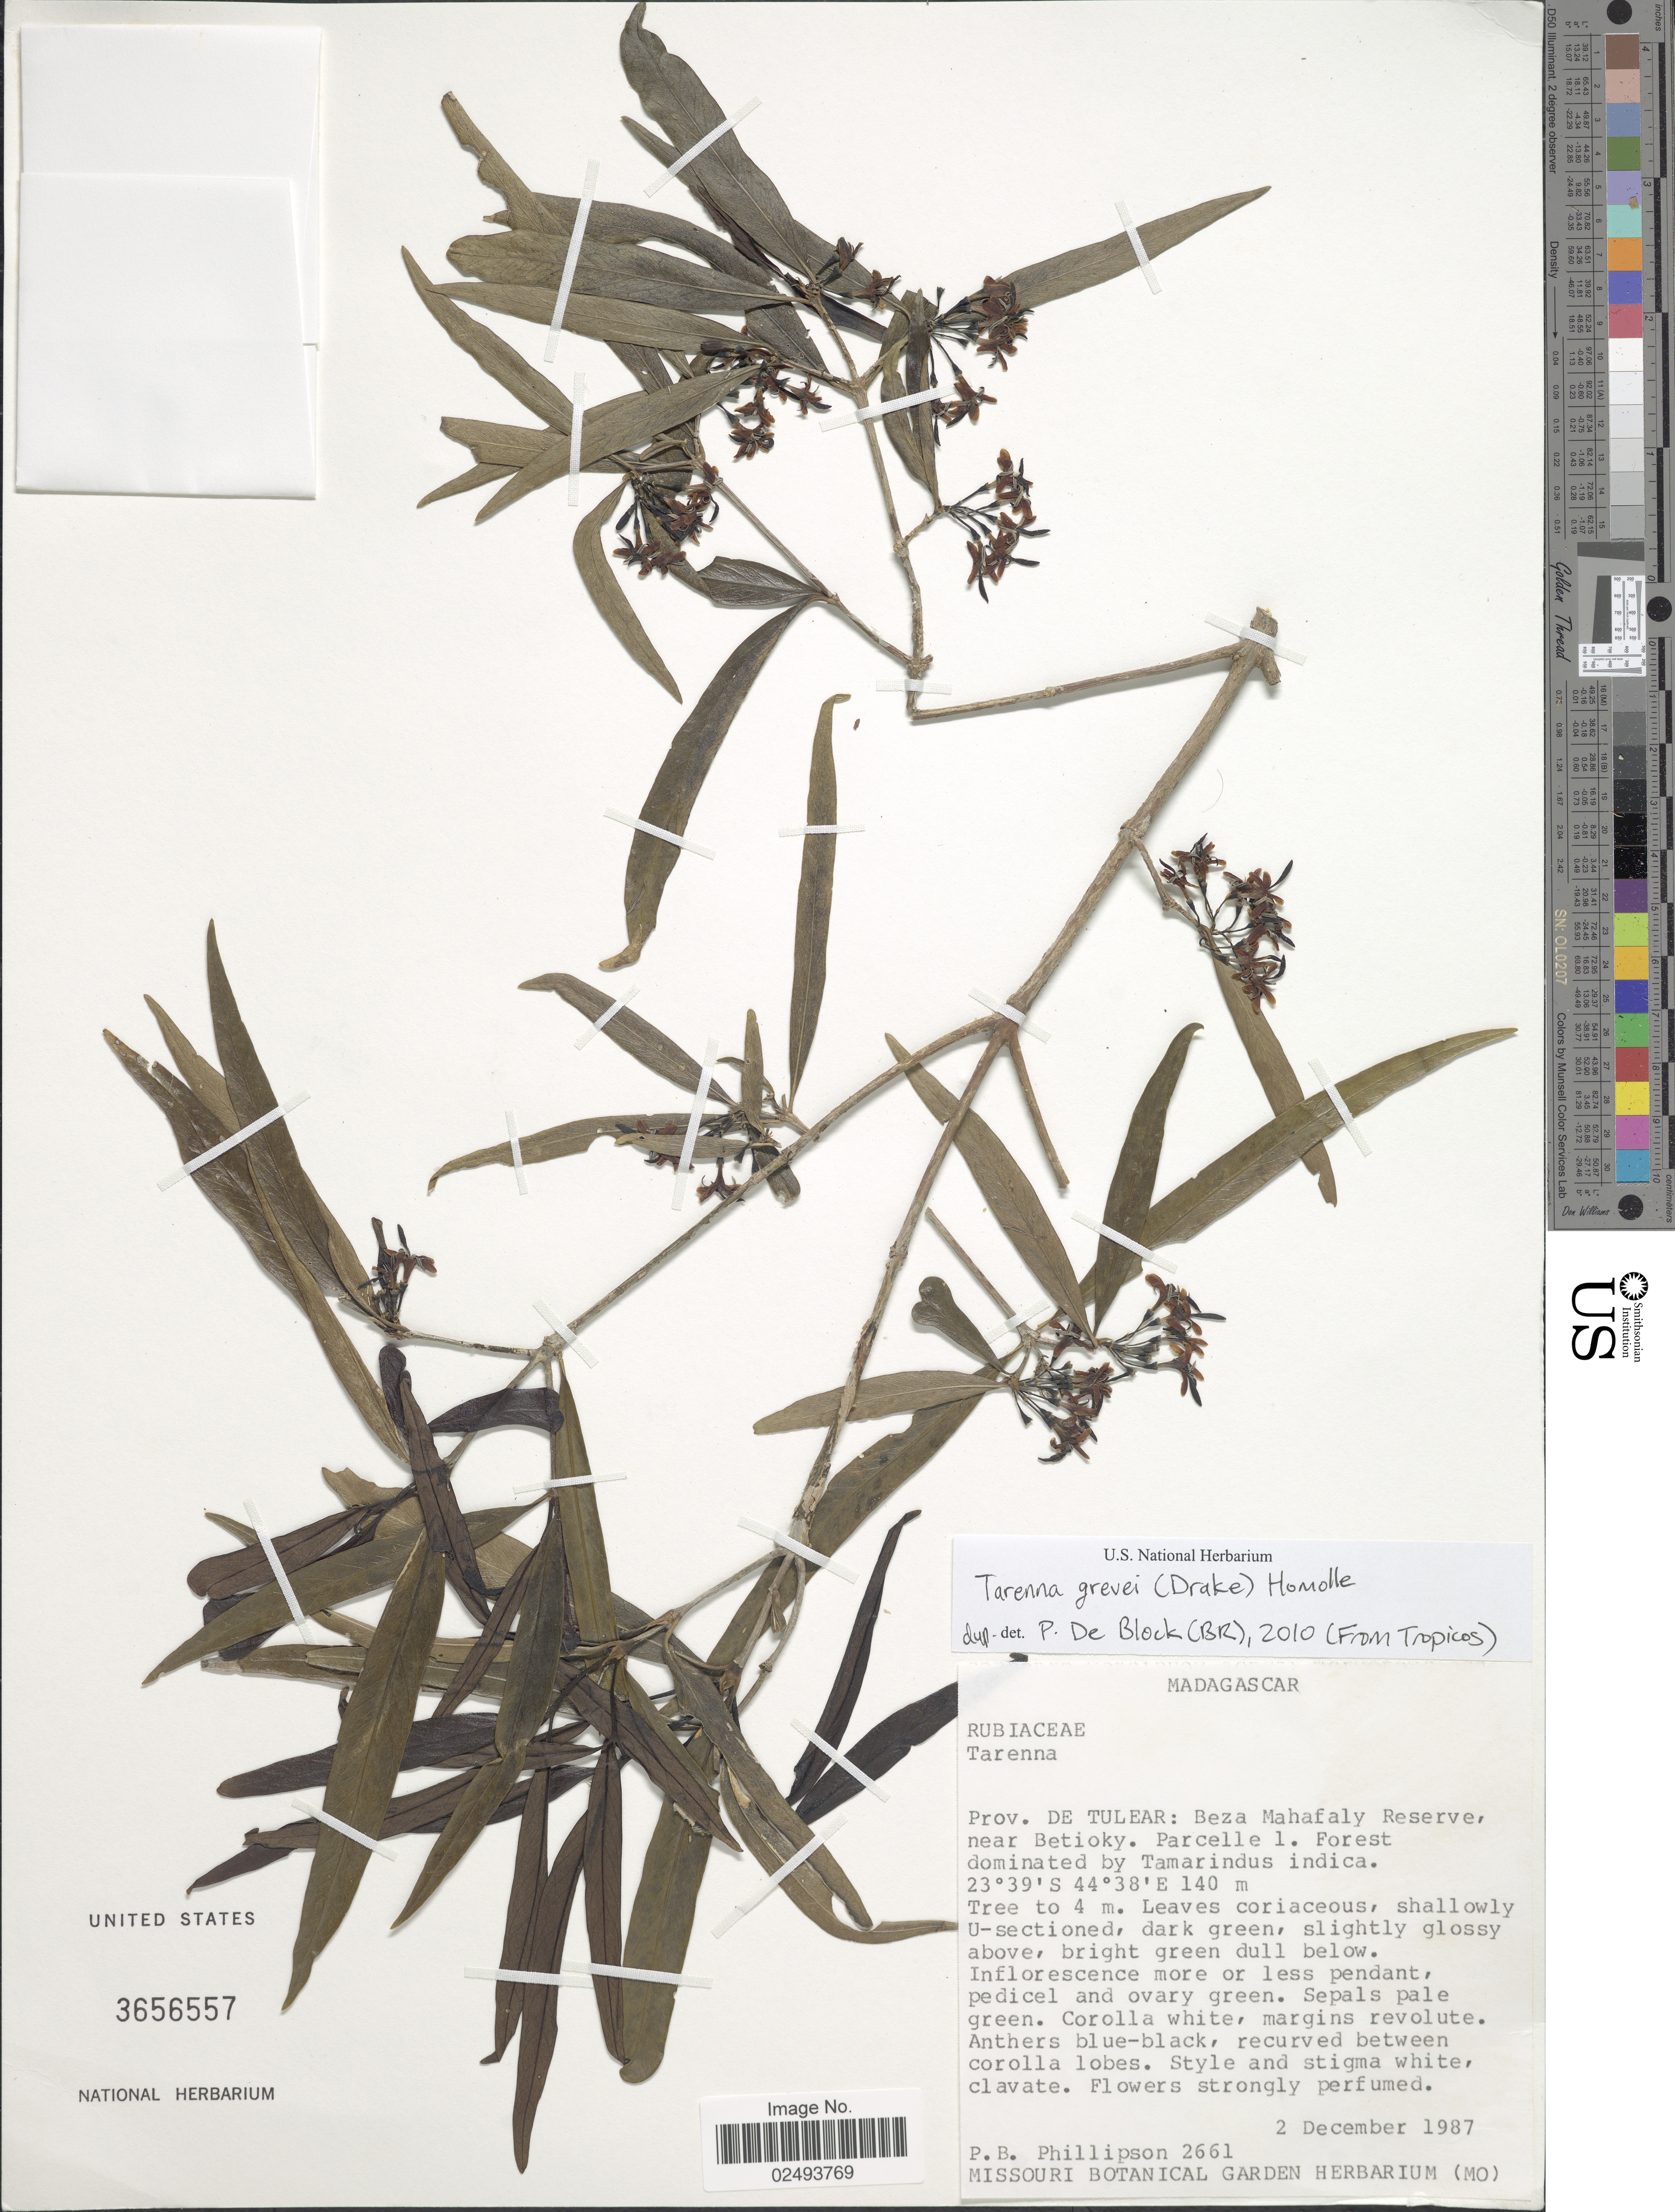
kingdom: Plantae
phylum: Tracheophyta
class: Magnoliopsida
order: Gentianales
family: Rubiaceae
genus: Tarenna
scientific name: Tarenna grevei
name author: (Drake) Homolle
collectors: P. B. Phillipson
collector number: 2661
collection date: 1987-12-02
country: Madagascar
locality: Prov. De Tulear: Beza Mahafaly Reserve, near Betioky, Parcelle 1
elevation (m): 140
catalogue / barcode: US 3656557